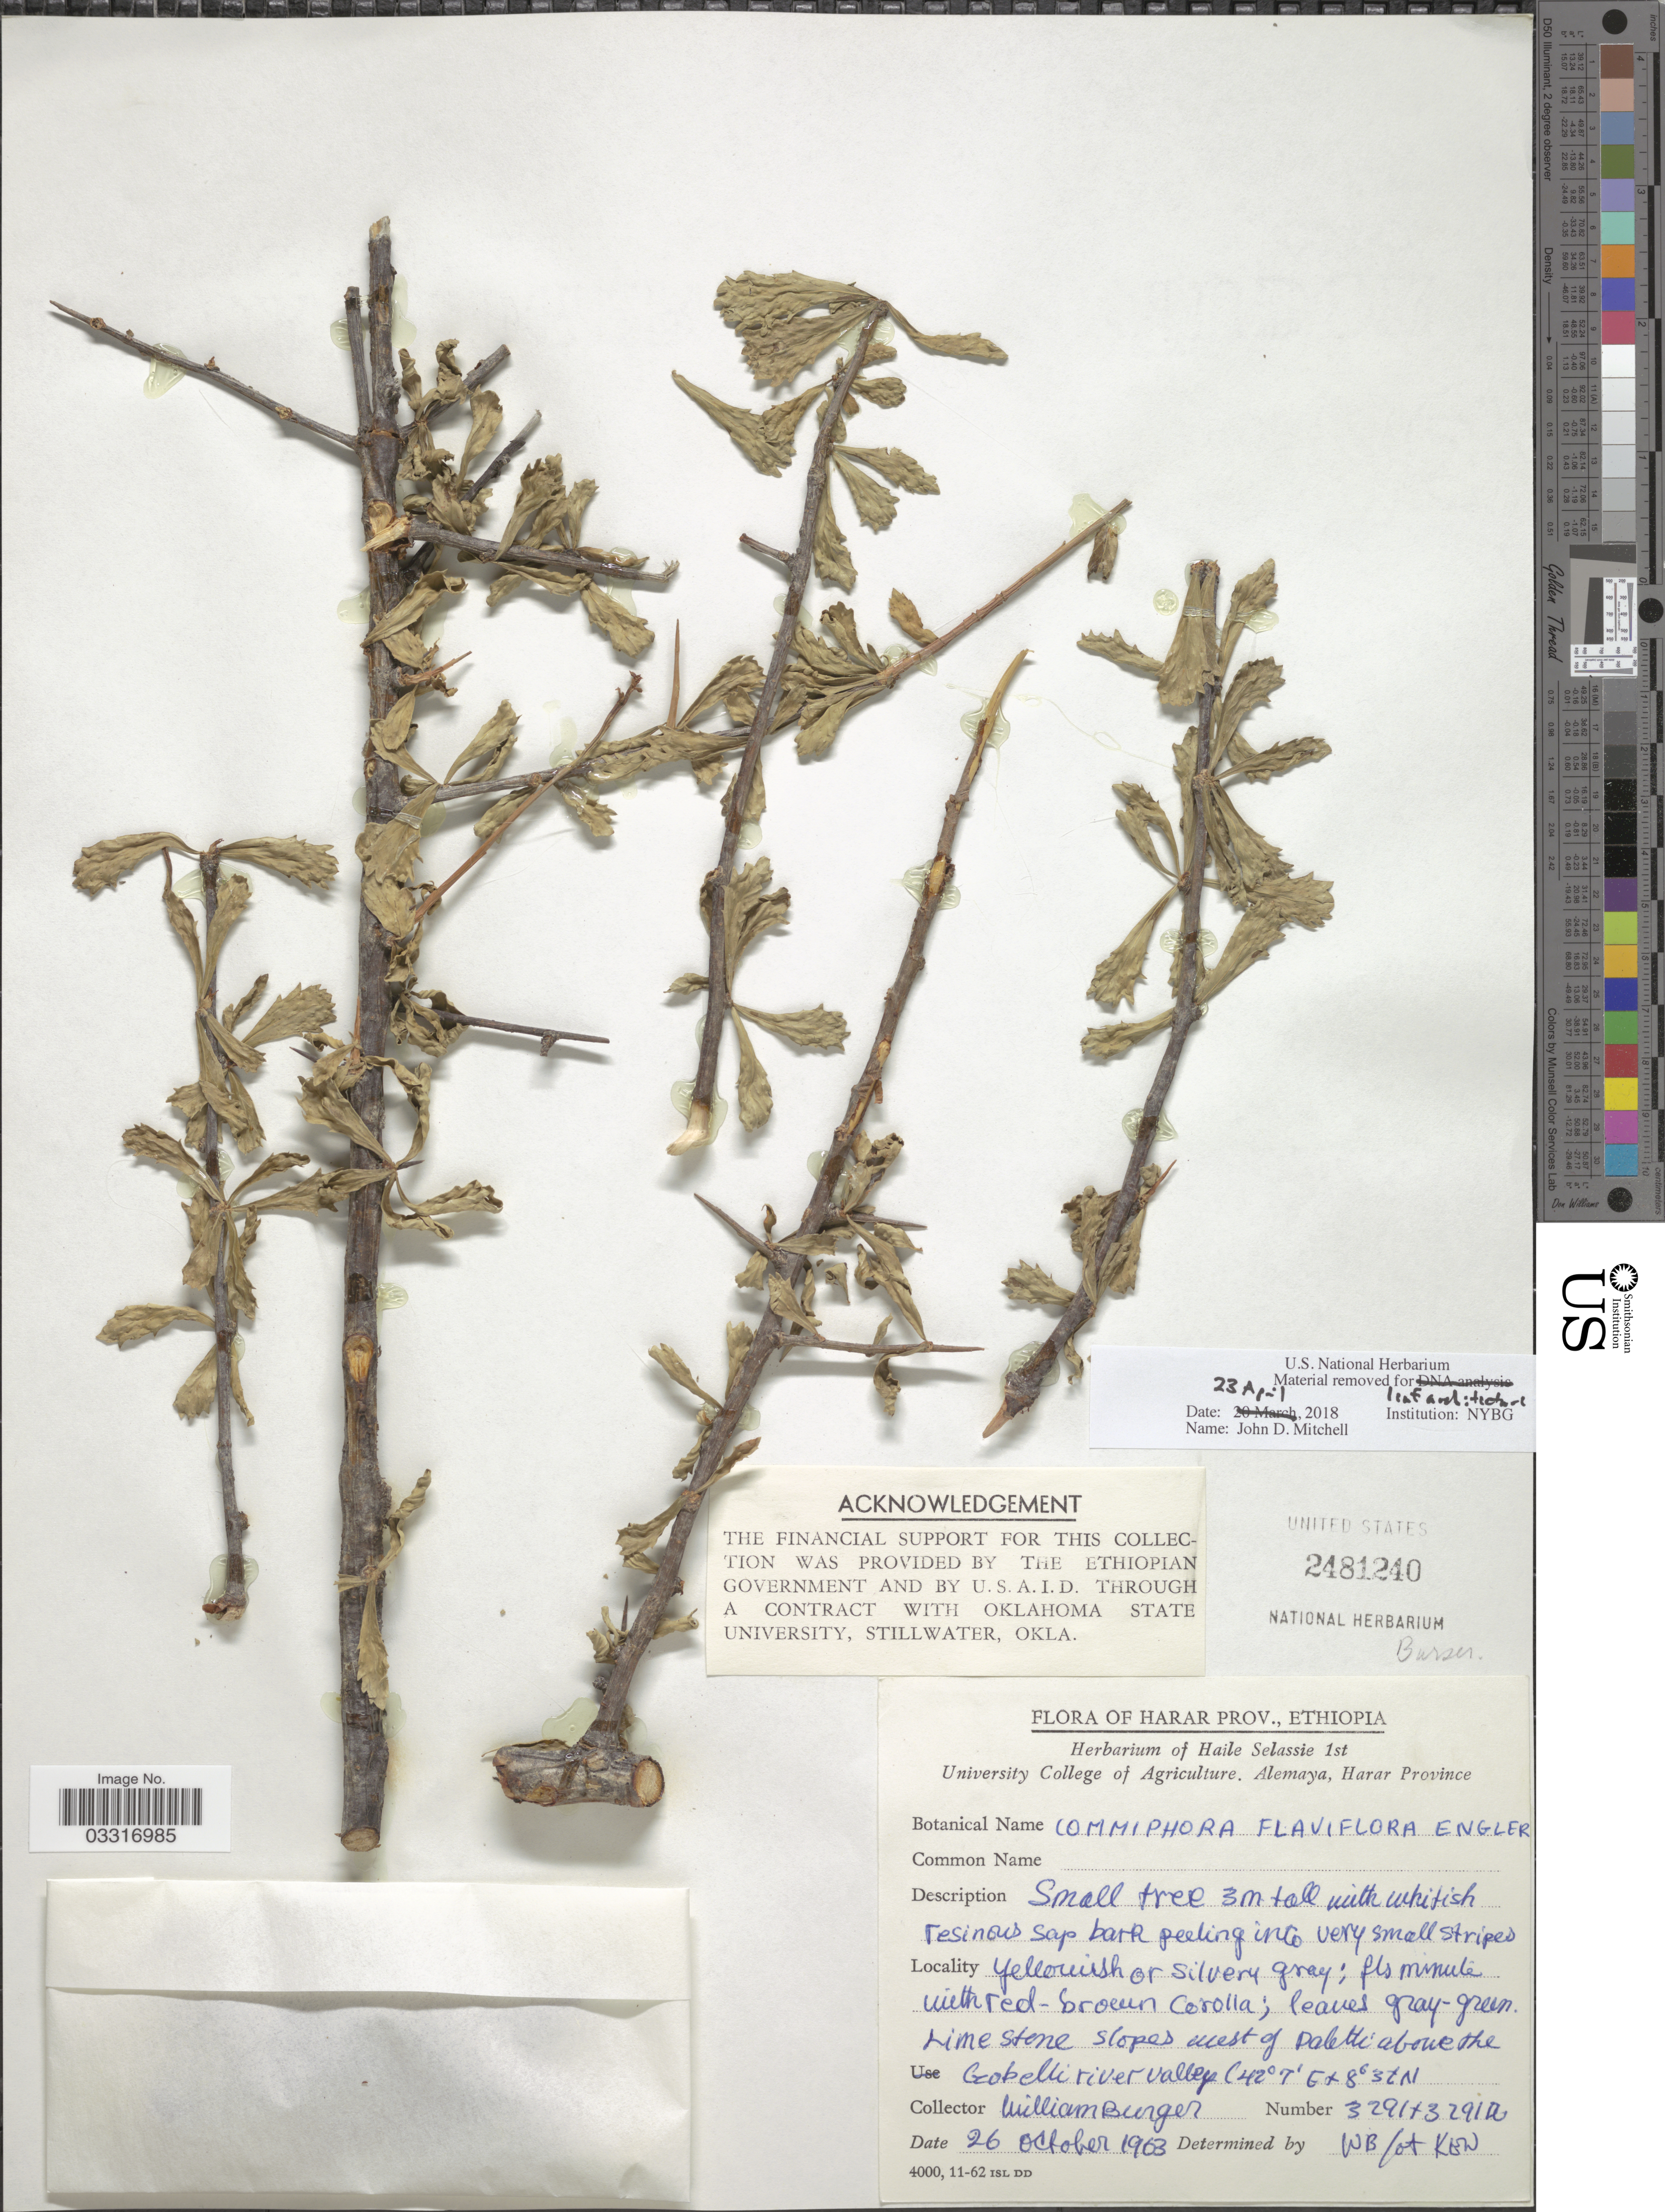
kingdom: Plantae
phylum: Tracheophyta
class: Magnoliopsida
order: Sapindales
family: Burseraceae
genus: Commiphora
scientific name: Commiphora flaviflora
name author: Engl.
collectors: W. Burger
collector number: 3291/32914*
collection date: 1963-10-26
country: Ethiopia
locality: Harar Prov. Limestone slopes west of Daletti above the Geobelli [interpreted] river valley.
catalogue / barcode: US 2481240